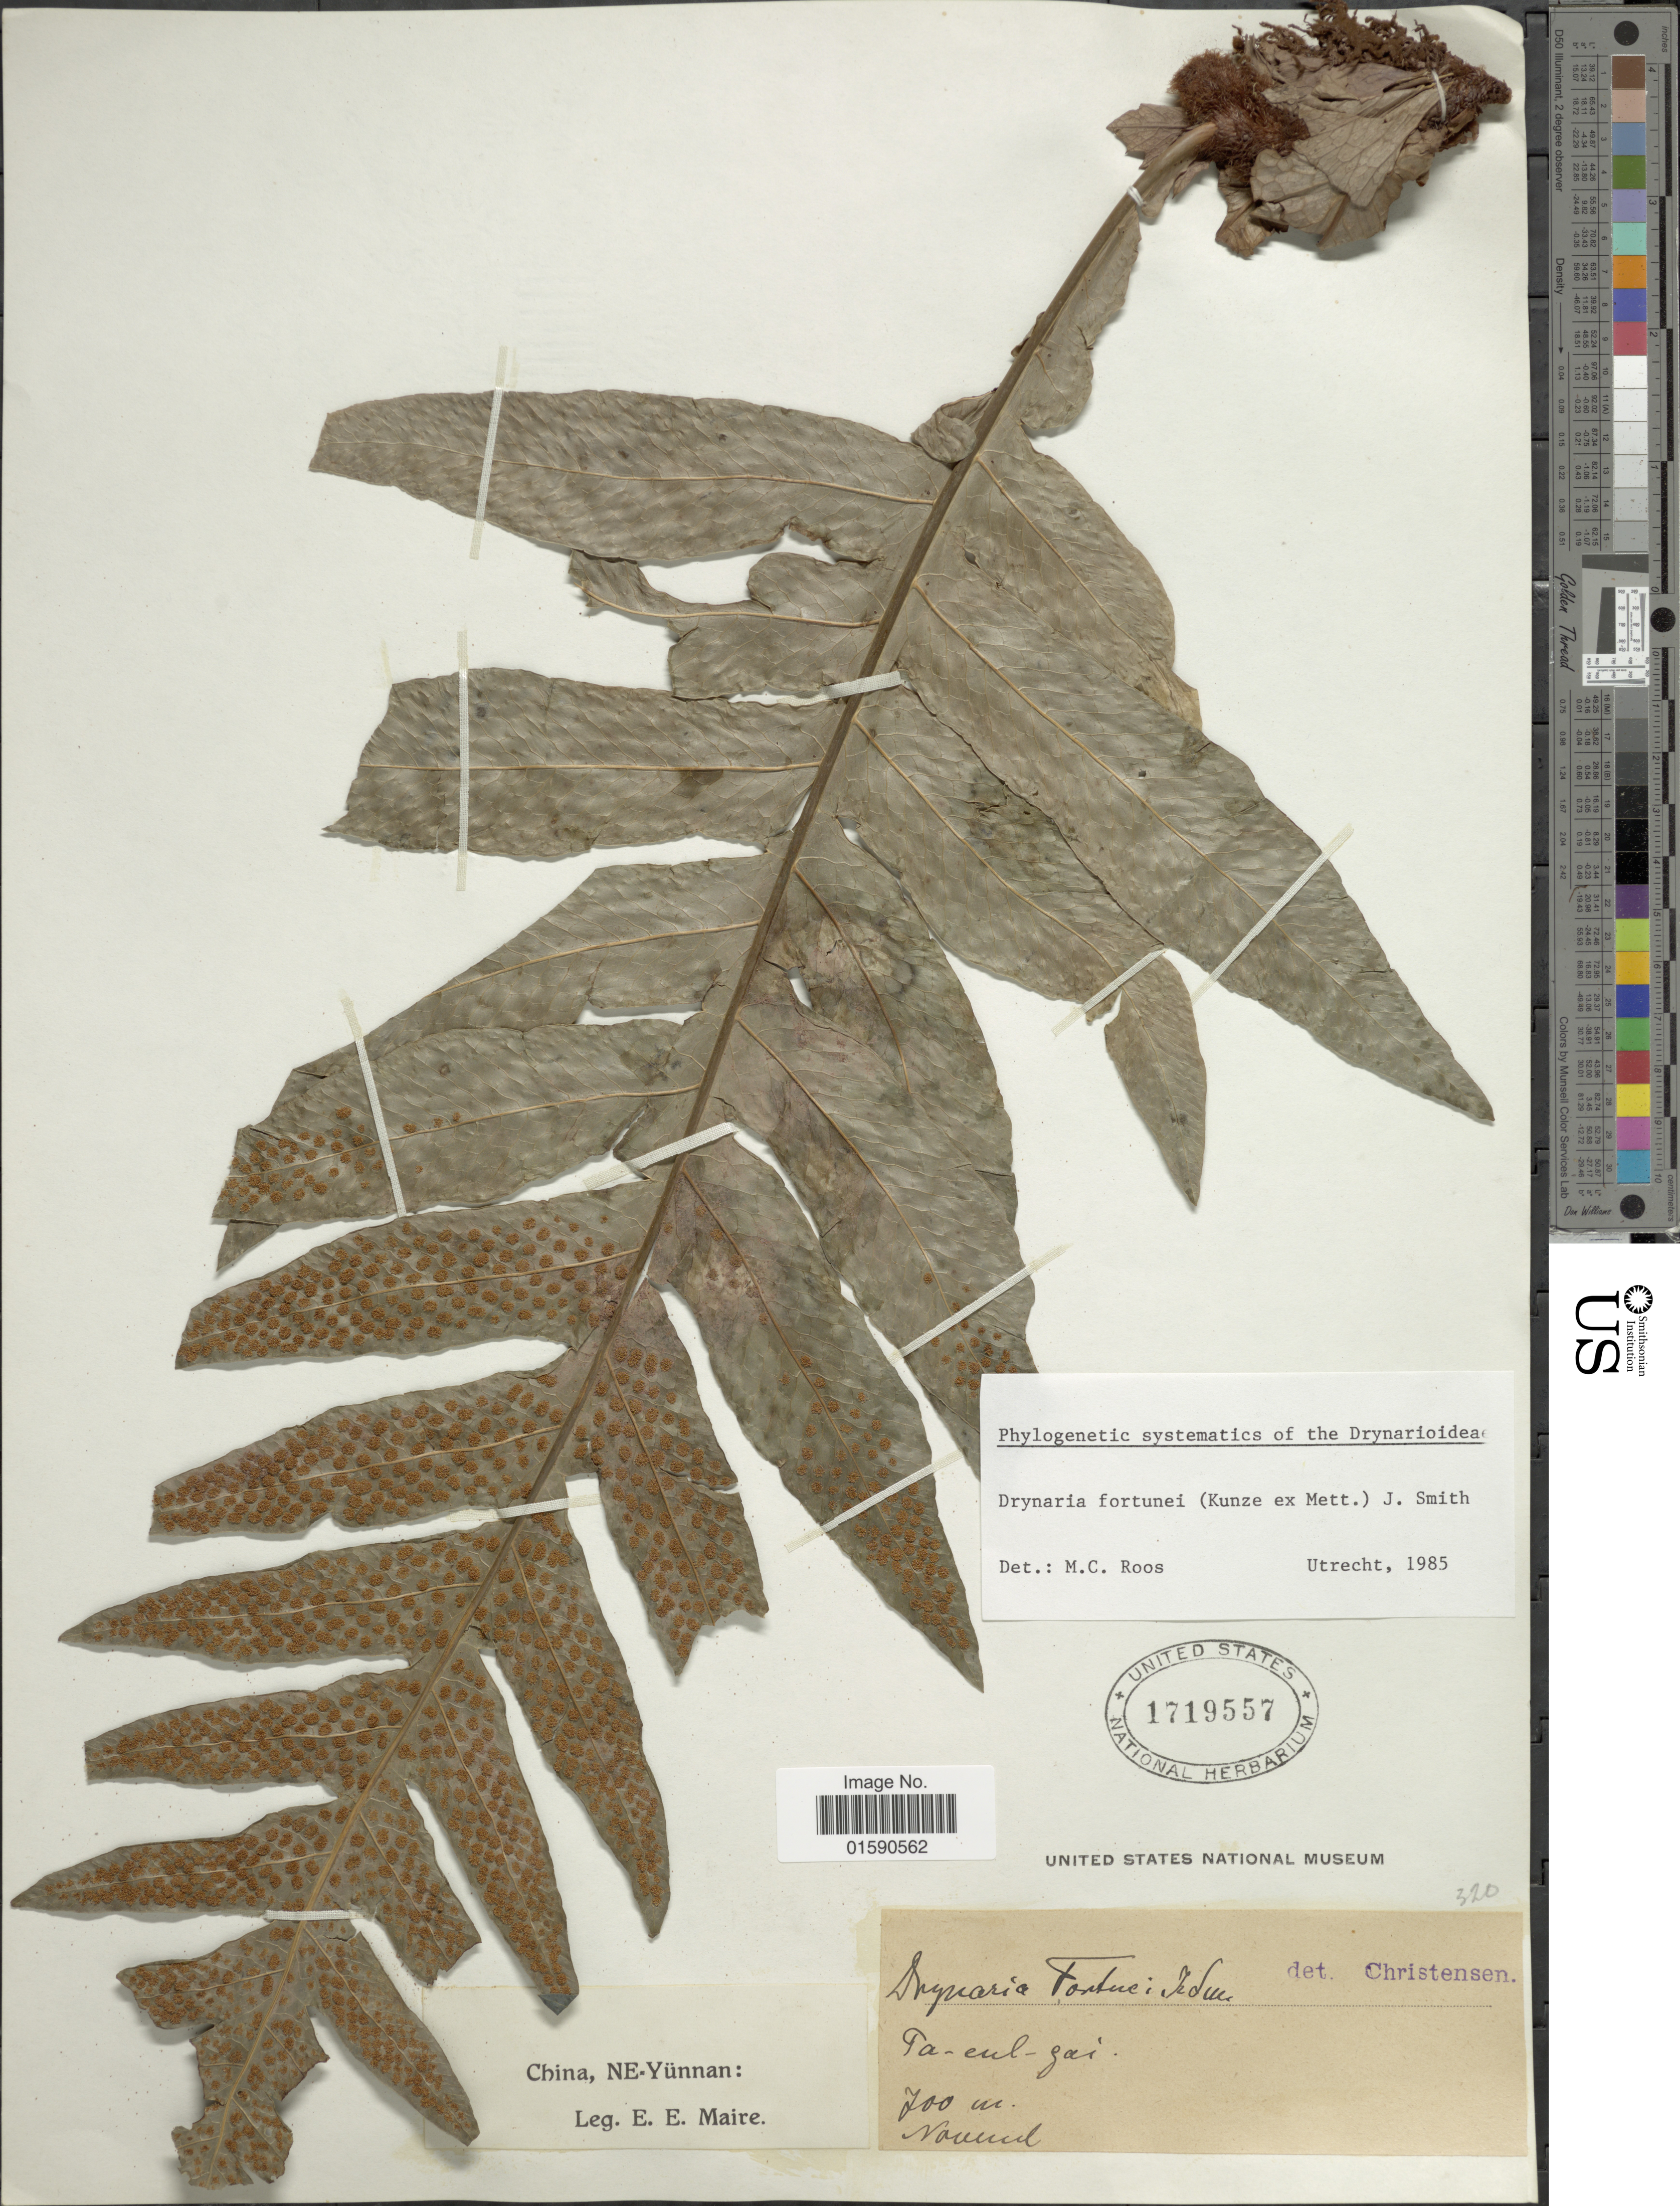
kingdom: Plantae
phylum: Tracheophyta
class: Polypodiopsida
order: Polypodiales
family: Polypodiaceae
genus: Drynaria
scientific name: Drynaria fortunei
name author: (Kunze ex Mett.) J. Sm.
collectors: E. E. Maire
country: China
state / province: Yunnan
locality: Nouvuud [interpreted]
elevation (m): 700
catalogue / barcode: US 1719557